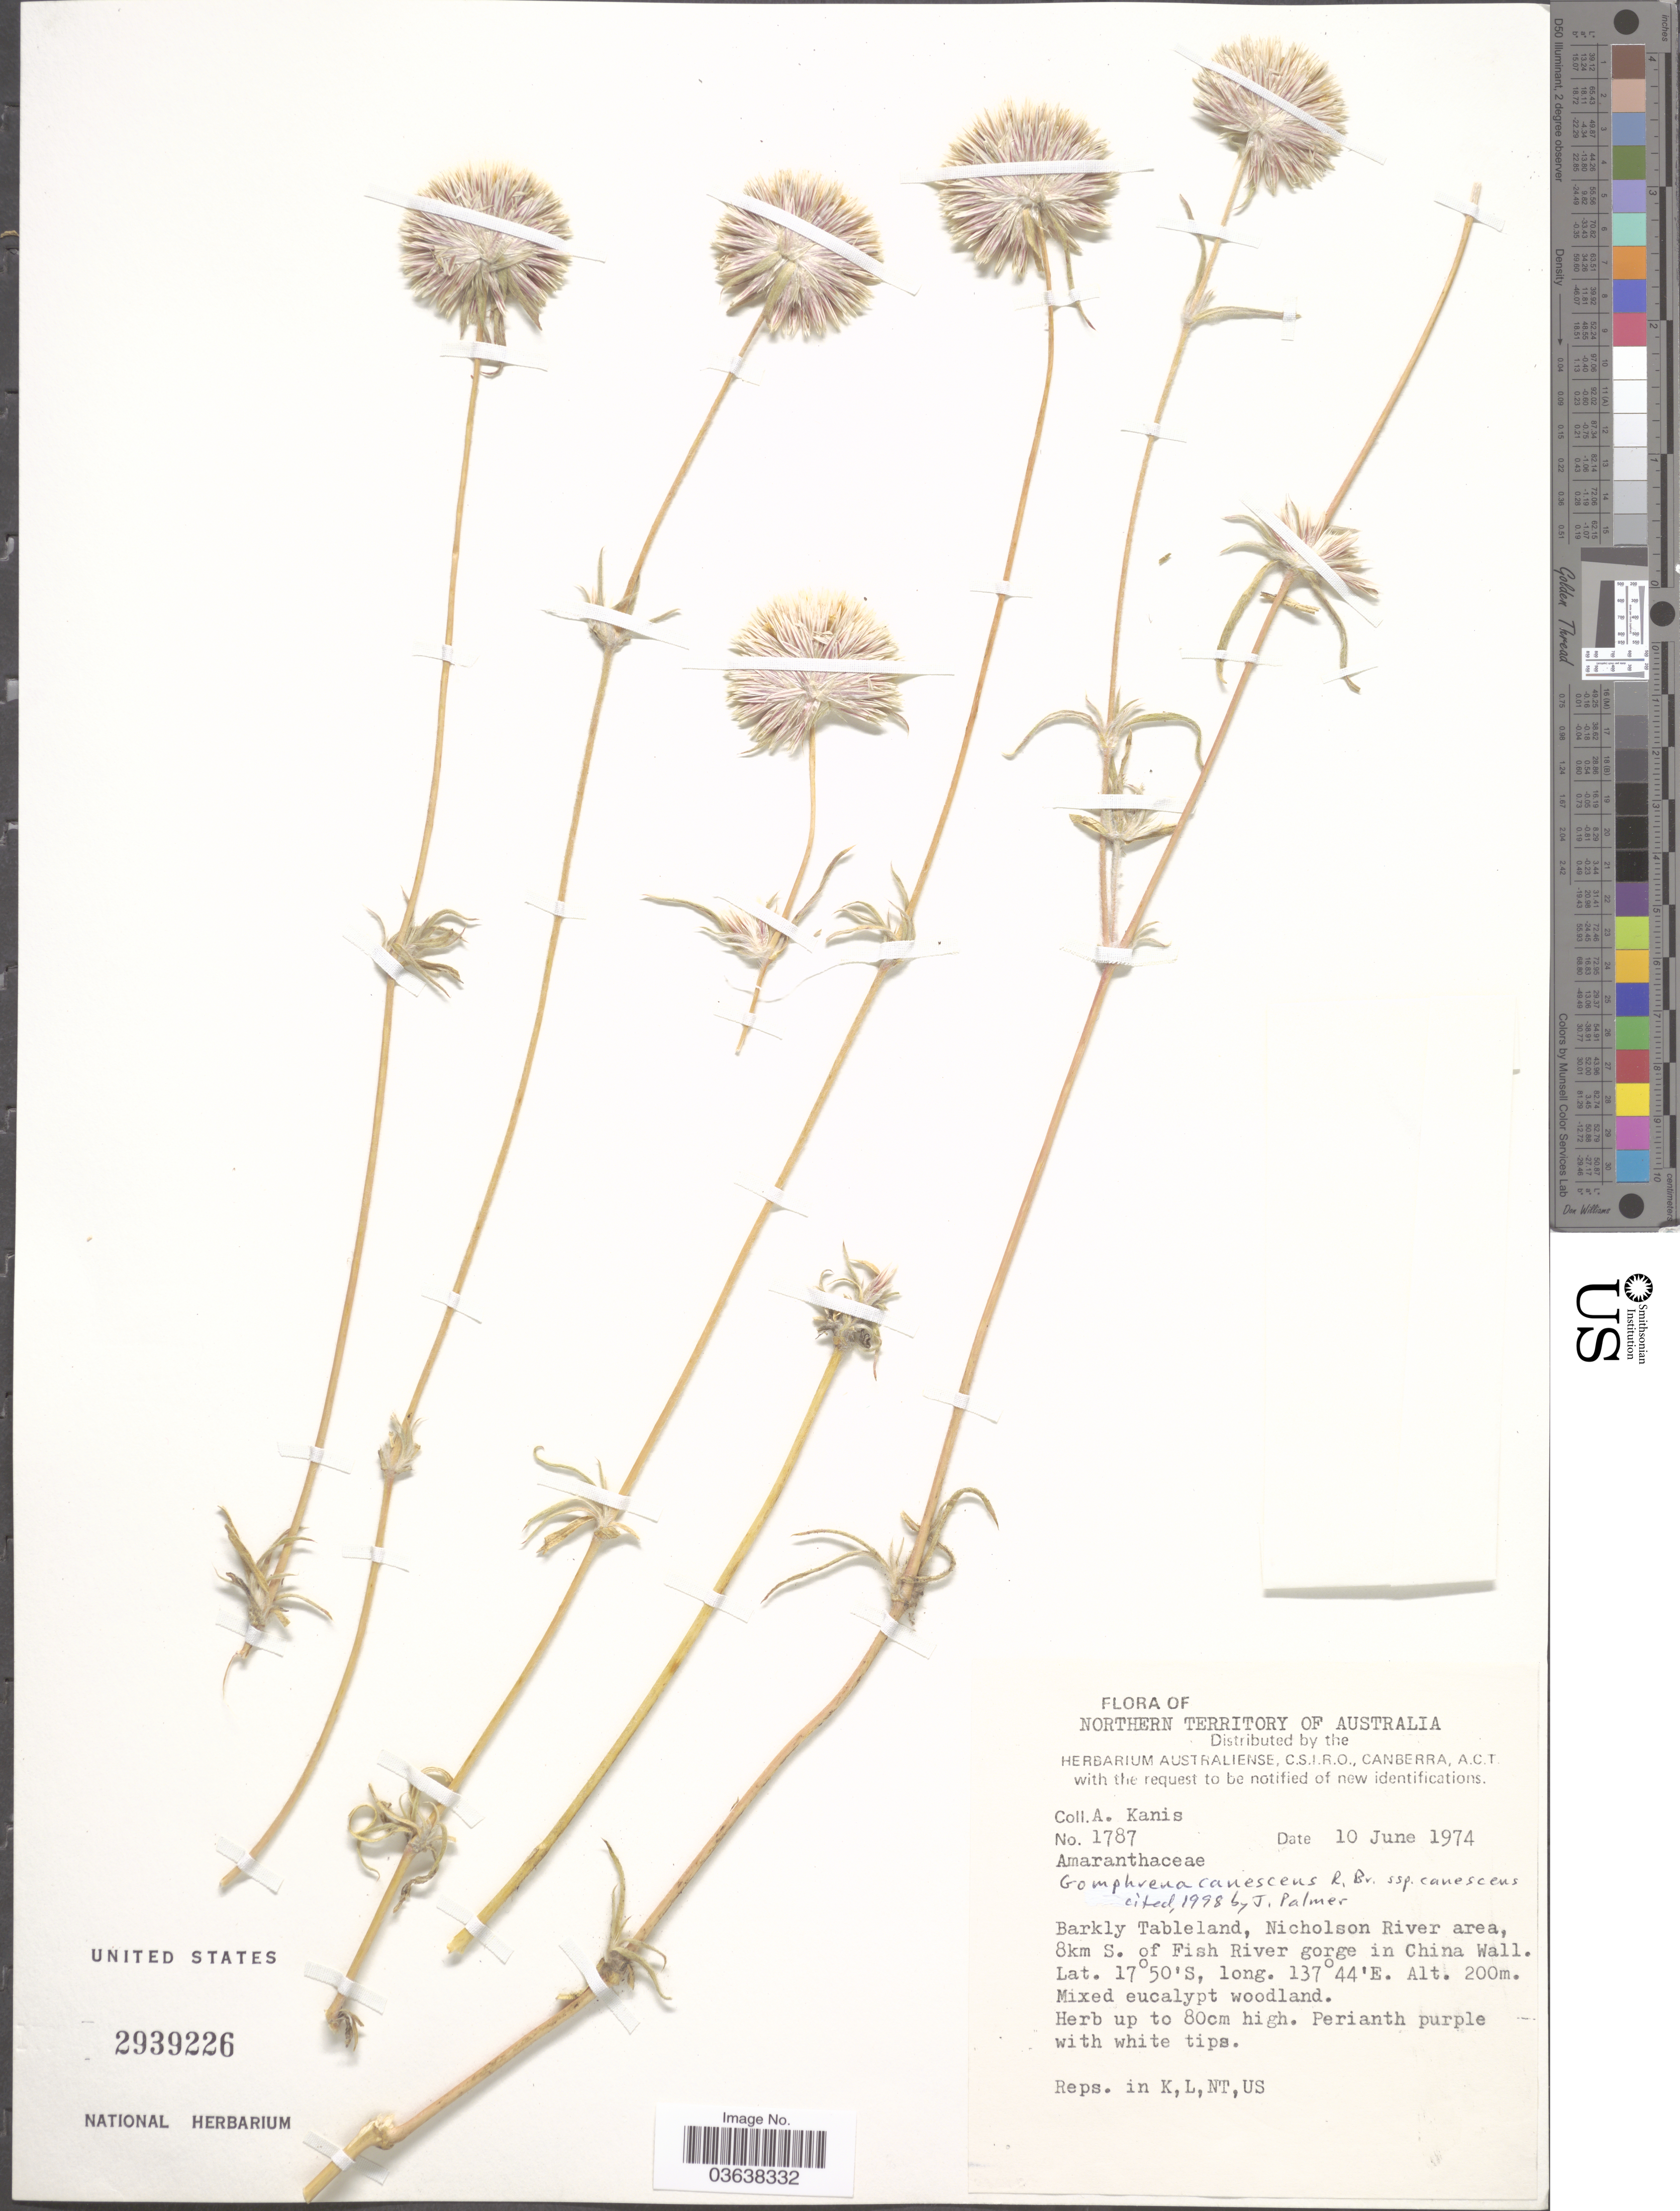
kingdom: Plantae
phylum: Tracheophyta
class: Magnoliopsida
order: Caryophyllales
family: Amaranthaceae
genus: Gomphrena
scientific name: Gomphrena canescens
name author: R. Br.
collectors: A. Kanis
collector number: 1787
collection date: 1974-06-10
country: Australia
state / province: Northern Territory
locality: Barkly Tableland, Nicholson River area, 8km S. of Fish River gorge in China Wall.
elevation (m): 200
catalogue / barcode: US 2939226